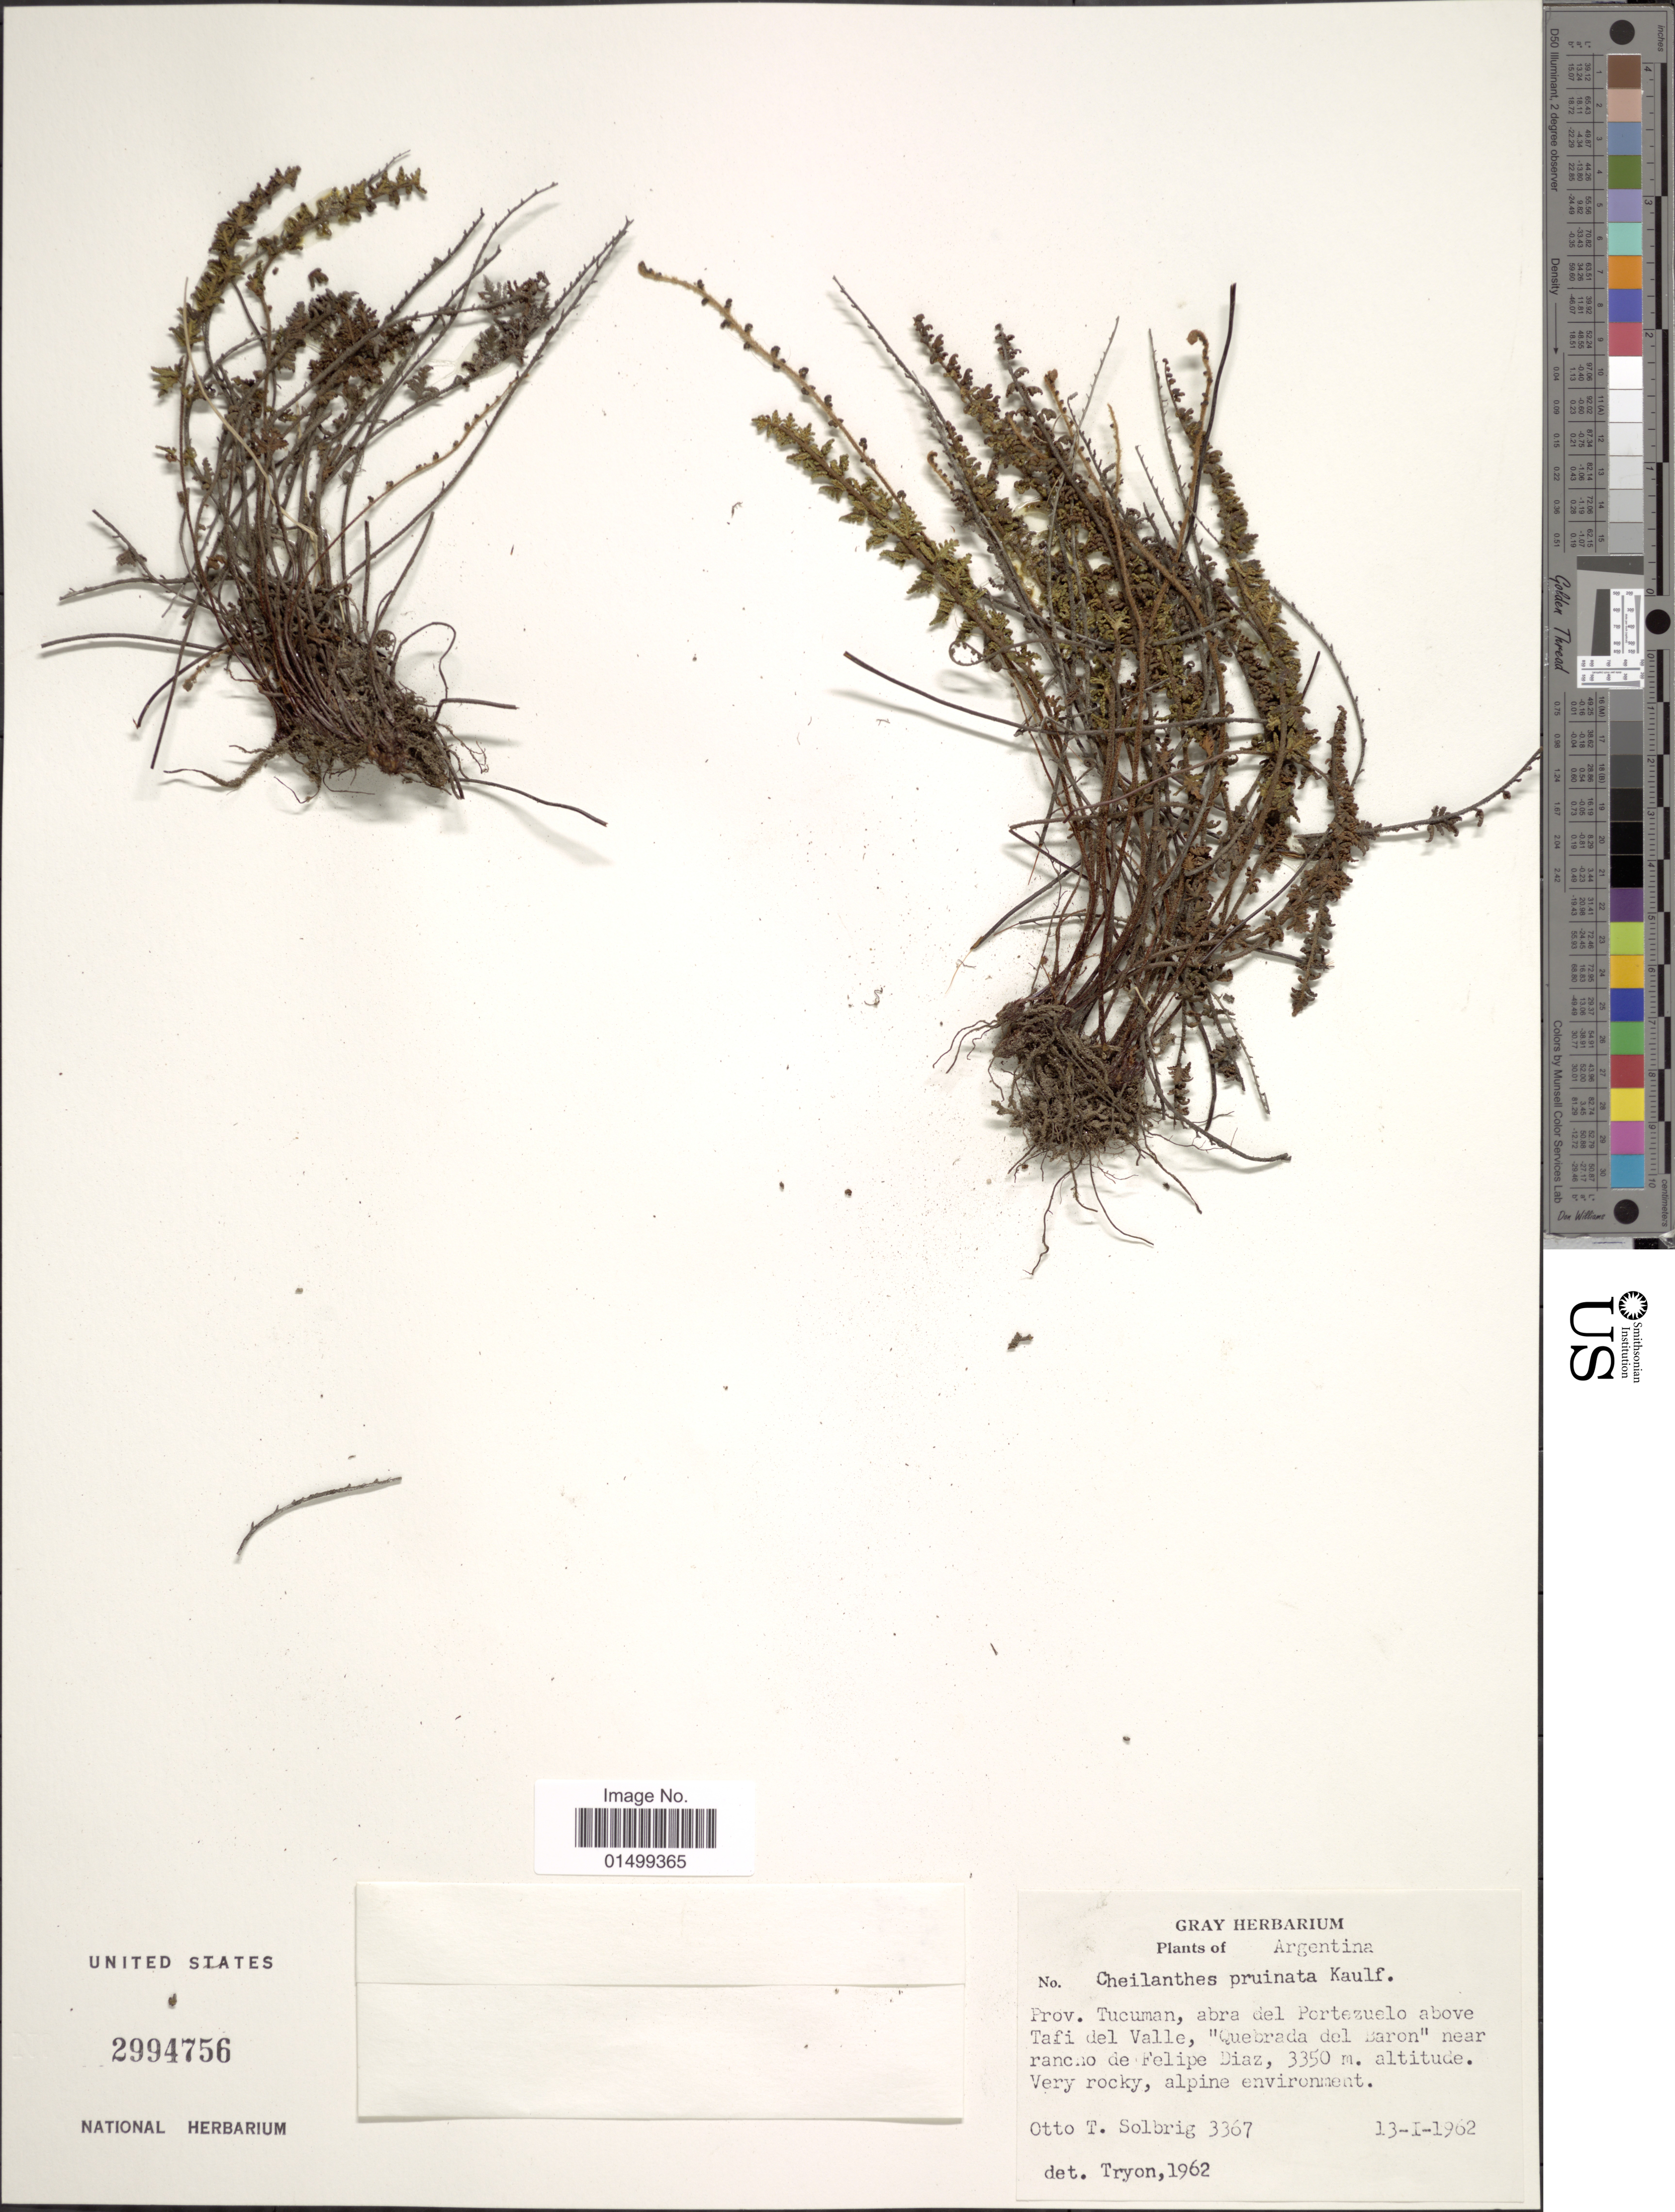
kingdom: Plantae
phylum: Tracheophyta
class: Polypodiopsida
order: Polypodiales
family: Pteridaceae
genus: Cheilanthes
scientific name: Cheilanthes pruinata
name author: Kaulf.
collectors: O. T. Solbrig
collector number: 3367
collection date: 1962-01-13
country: Argentina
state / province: Tucuman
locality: Abra del portezuelo above Tafi del Valle, "Quebrada del Baron"near rancno de Felipe Diaz.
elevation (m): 3350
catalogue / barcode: US 2994756